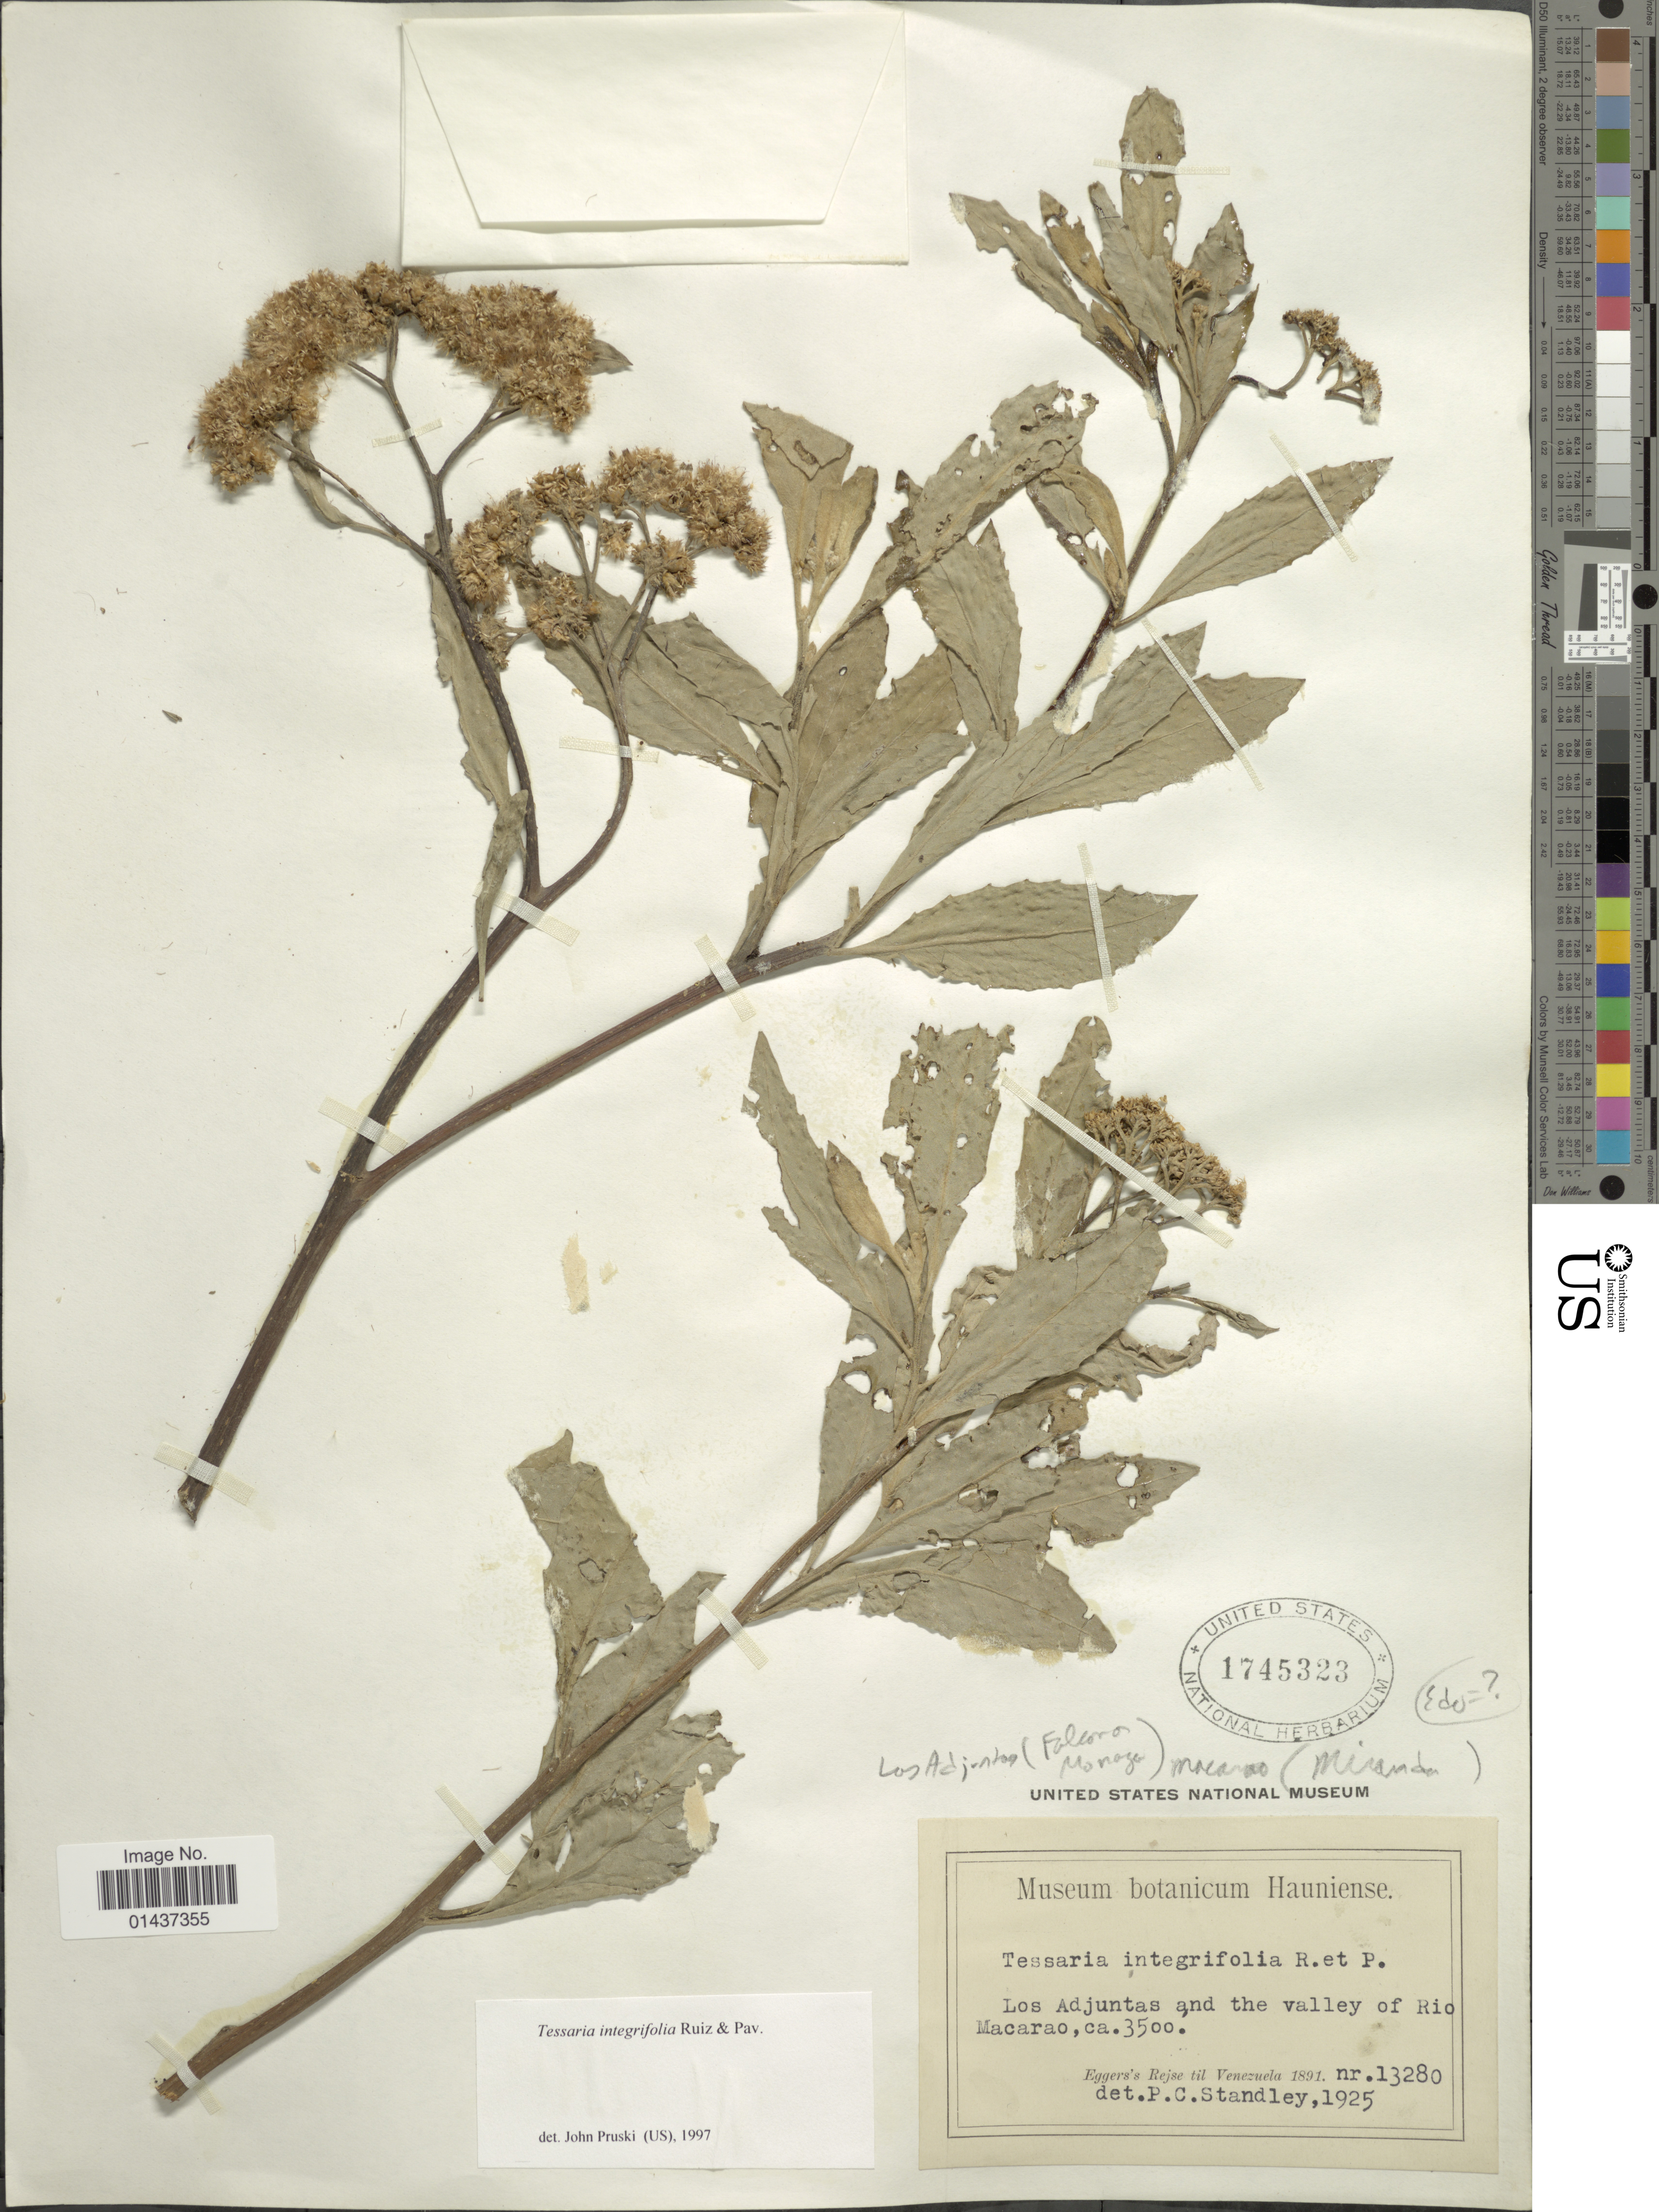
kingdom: Plantae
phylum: Tracheophyta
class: Magnoliopsida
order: Asterales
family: Asteraceae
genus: Tessaria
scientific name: Tessaria integrifolia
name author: Ruiz & Pav.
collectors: H. F. A. von Eggers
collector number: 13280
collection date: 1891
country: Venezuela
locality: Los Adjuntas and the valley of Rio Macarao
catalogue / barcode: US 1745323